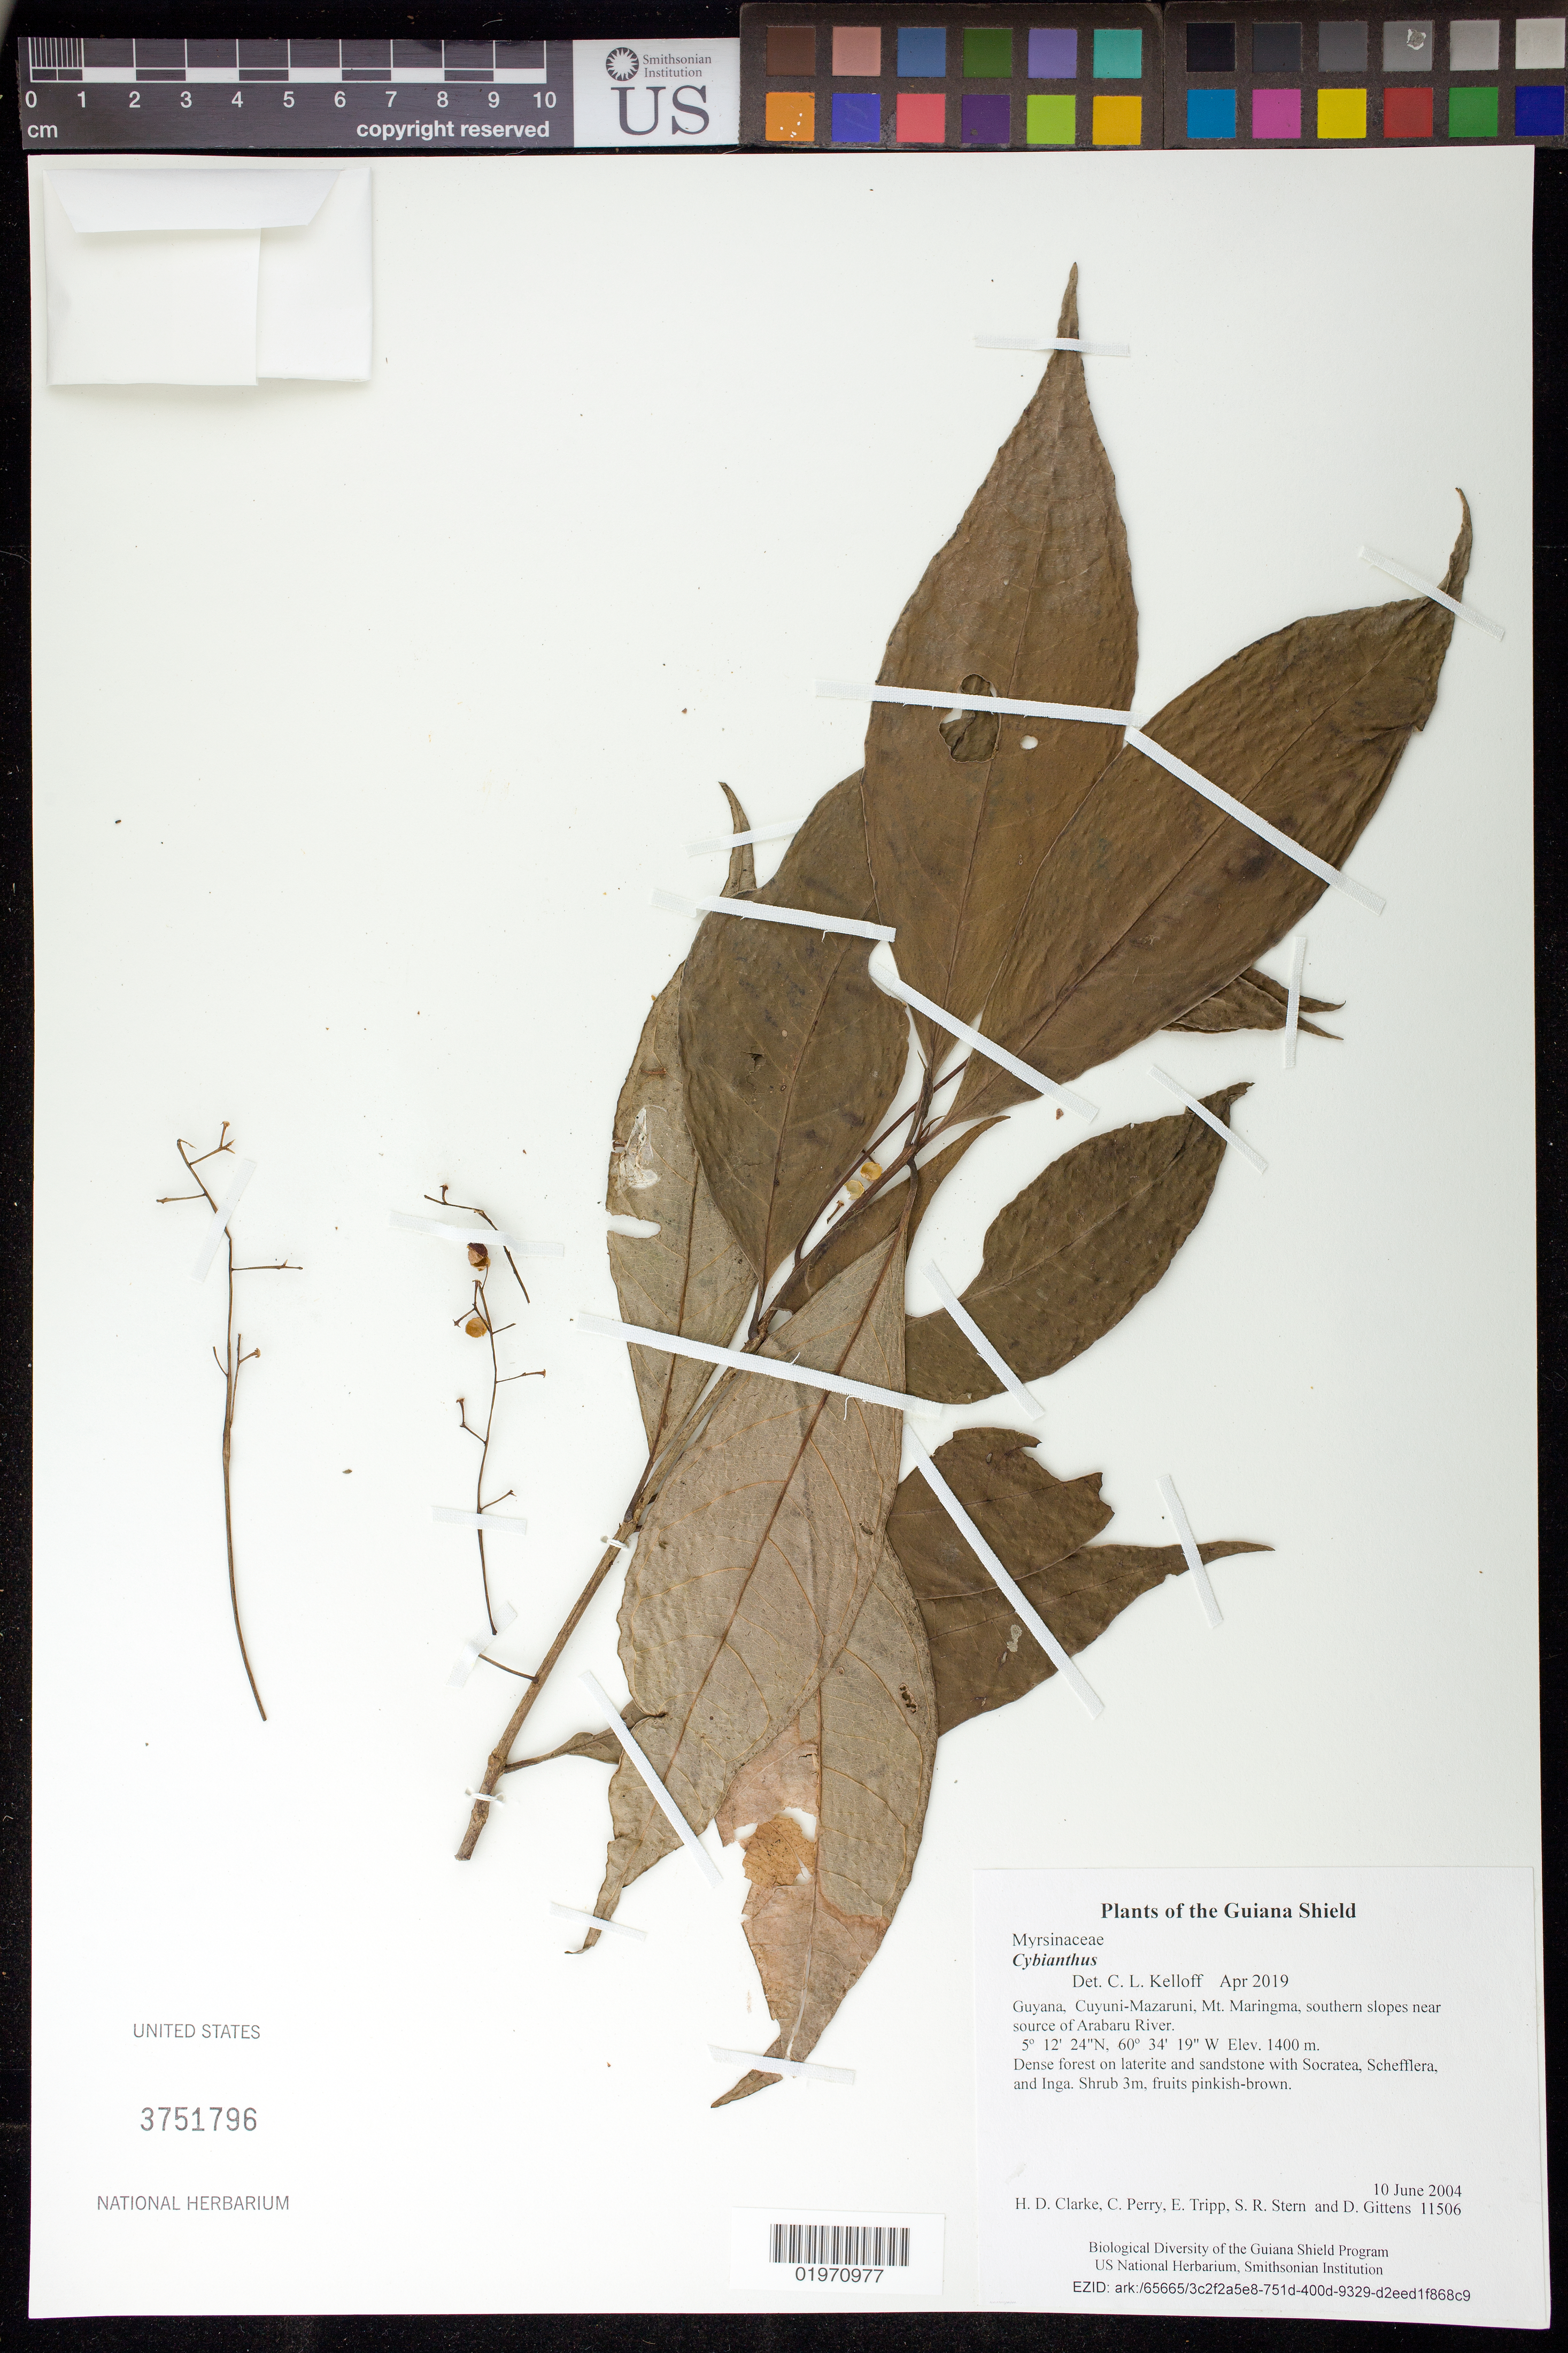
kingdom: Plantae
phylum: Tracheophyta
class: Magnoliopsida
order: Ericales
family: Primulaceae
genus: Cybianthus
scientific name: Cybianthus sp.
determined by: Kelloff, C. L.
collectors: H. D. Clarke, C. Perry, E. Tripp, S. R. Stern & D. Gittens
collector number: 11506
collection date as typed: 10 June 2004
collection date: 2004-06-10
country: Guyana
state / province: Cuyuni-Mazaruni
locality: Mt. Maringma, southern slopes near source of Arabaru River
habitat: Dense forest on laterite and sandstone with Socratea, Schefflera, and Inga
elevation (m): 1400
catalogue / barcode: US 3751796